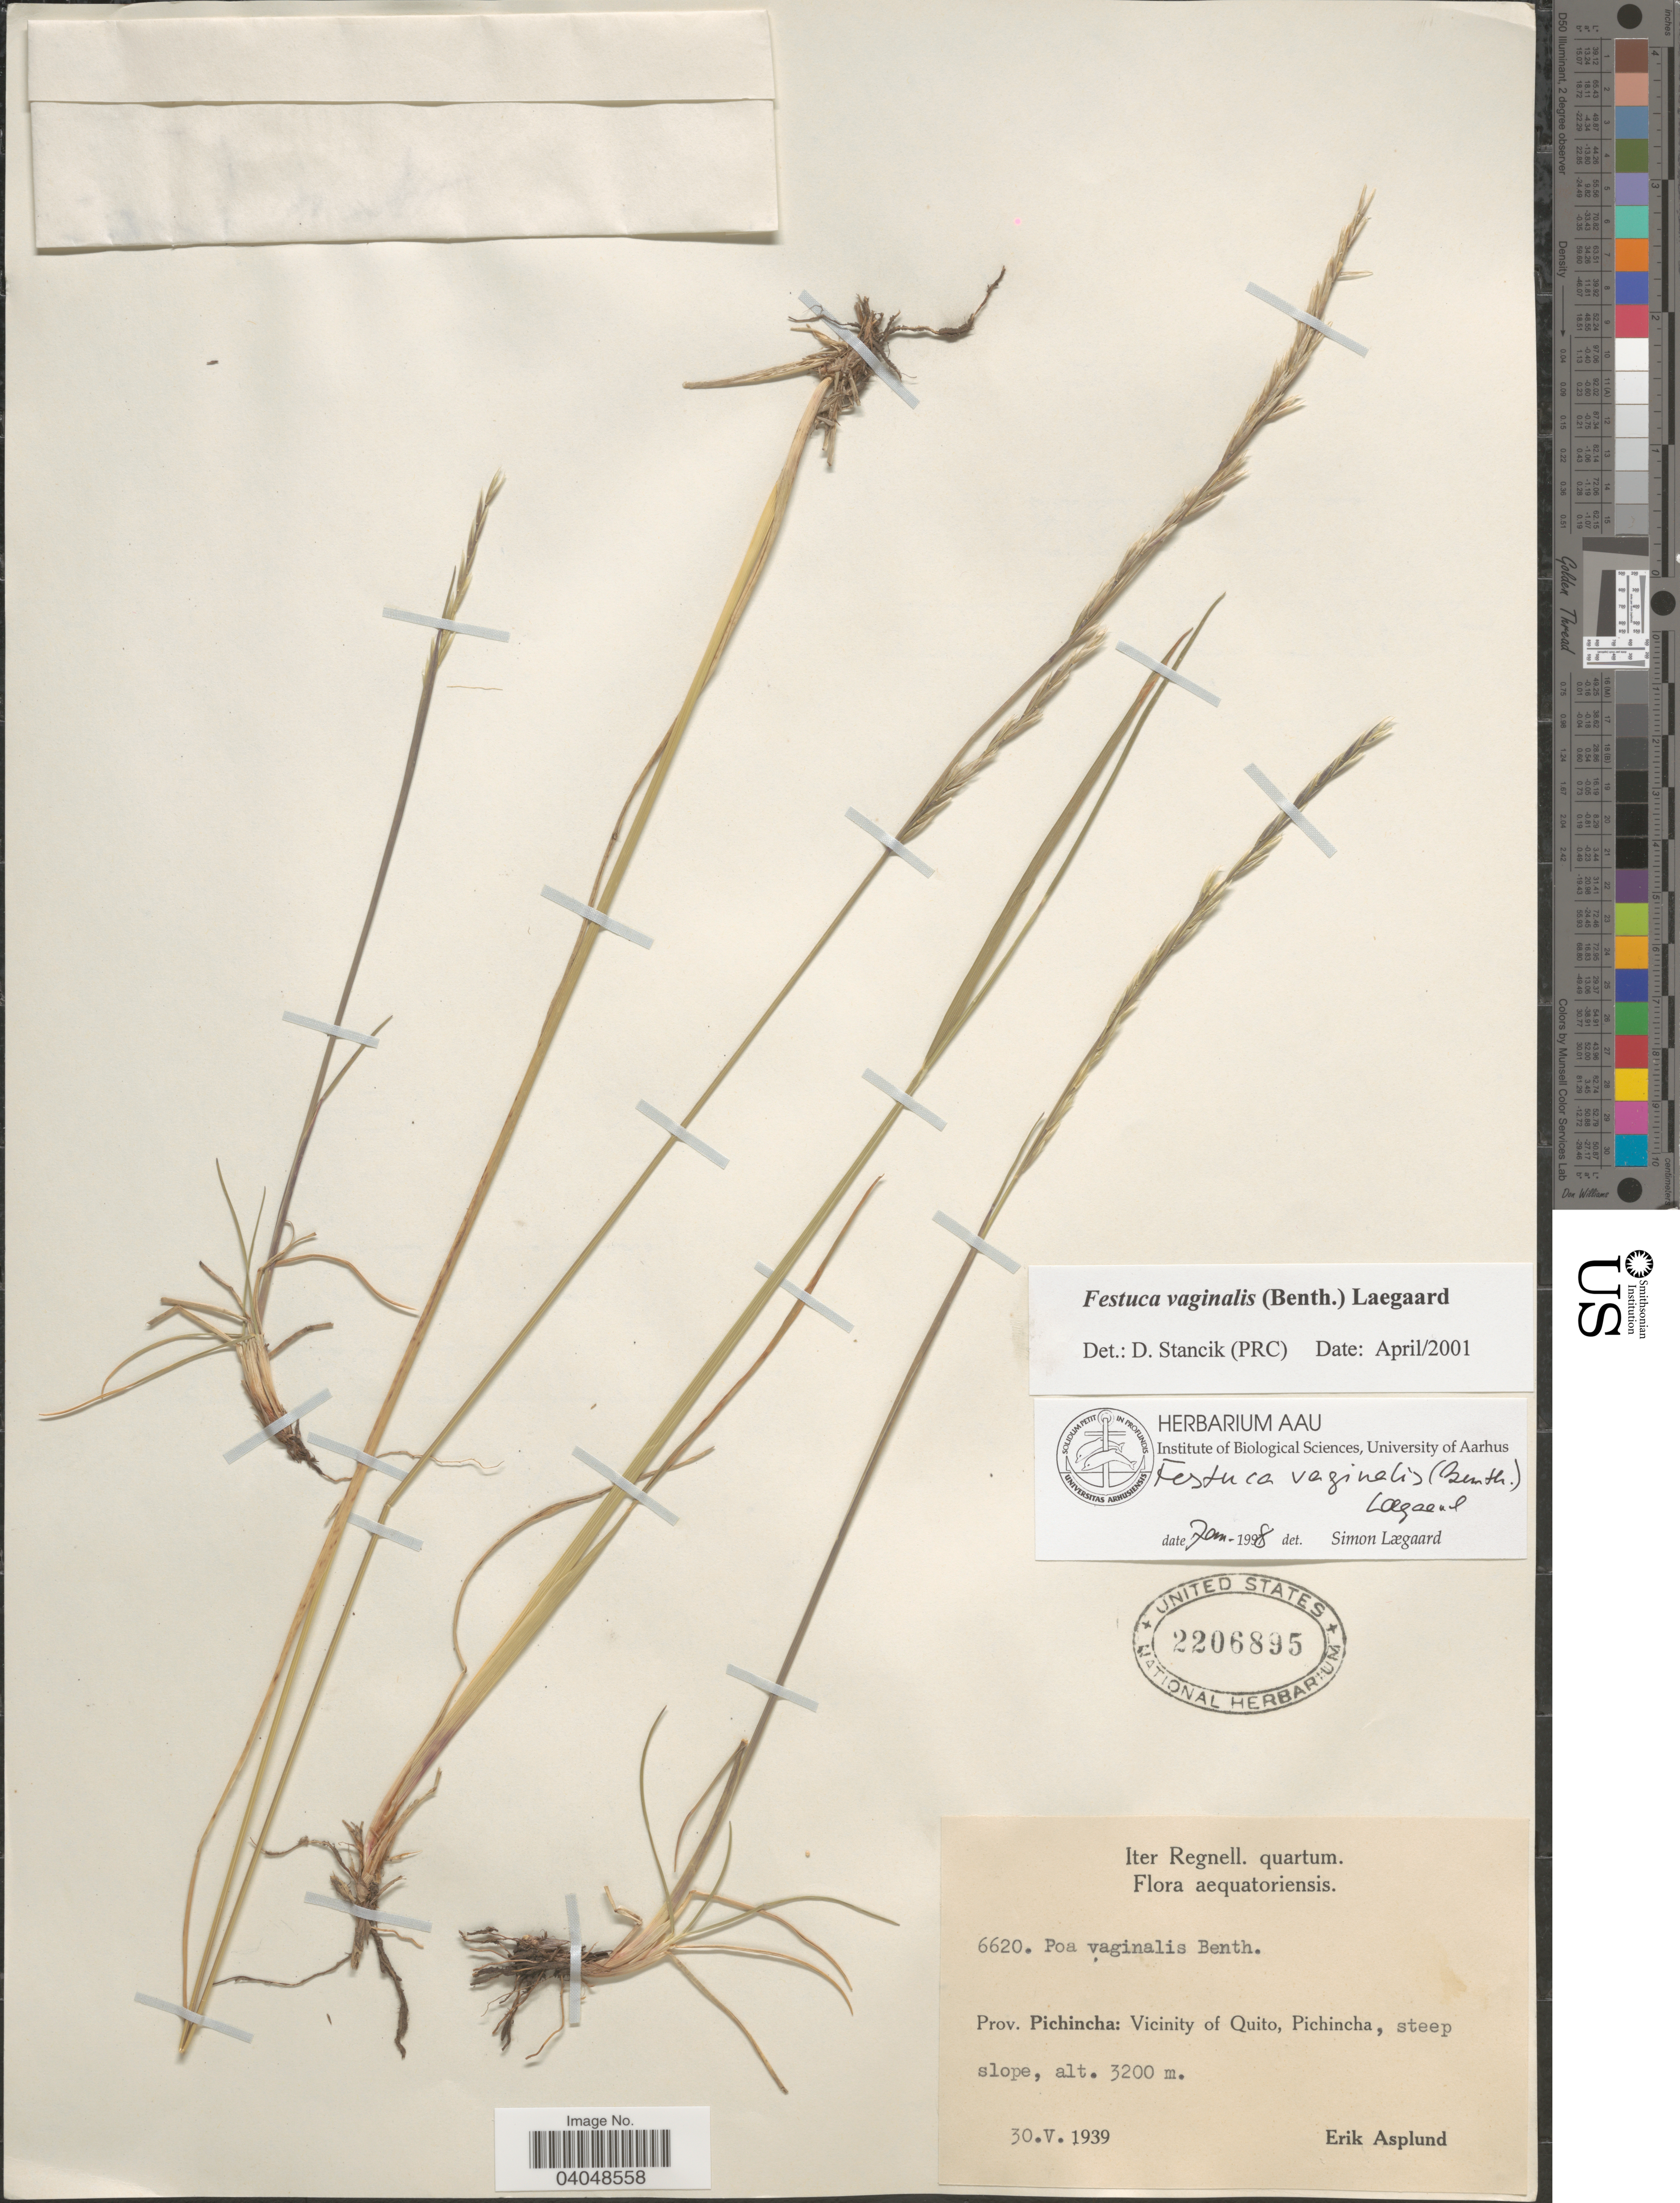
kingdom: Plantae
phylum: Tracheophyta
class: Liliopsida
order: Poales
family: Poaceae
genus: Festuca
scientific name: Festuca vaginalis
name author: (Benth.) Lægaard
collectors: E. Asplund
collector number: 6620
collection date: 1939-05-30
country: Ecuador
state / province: Pichincha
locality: Aequatoriensis. Vicinity of Quito.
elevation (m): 3200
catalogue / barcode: US 2206895